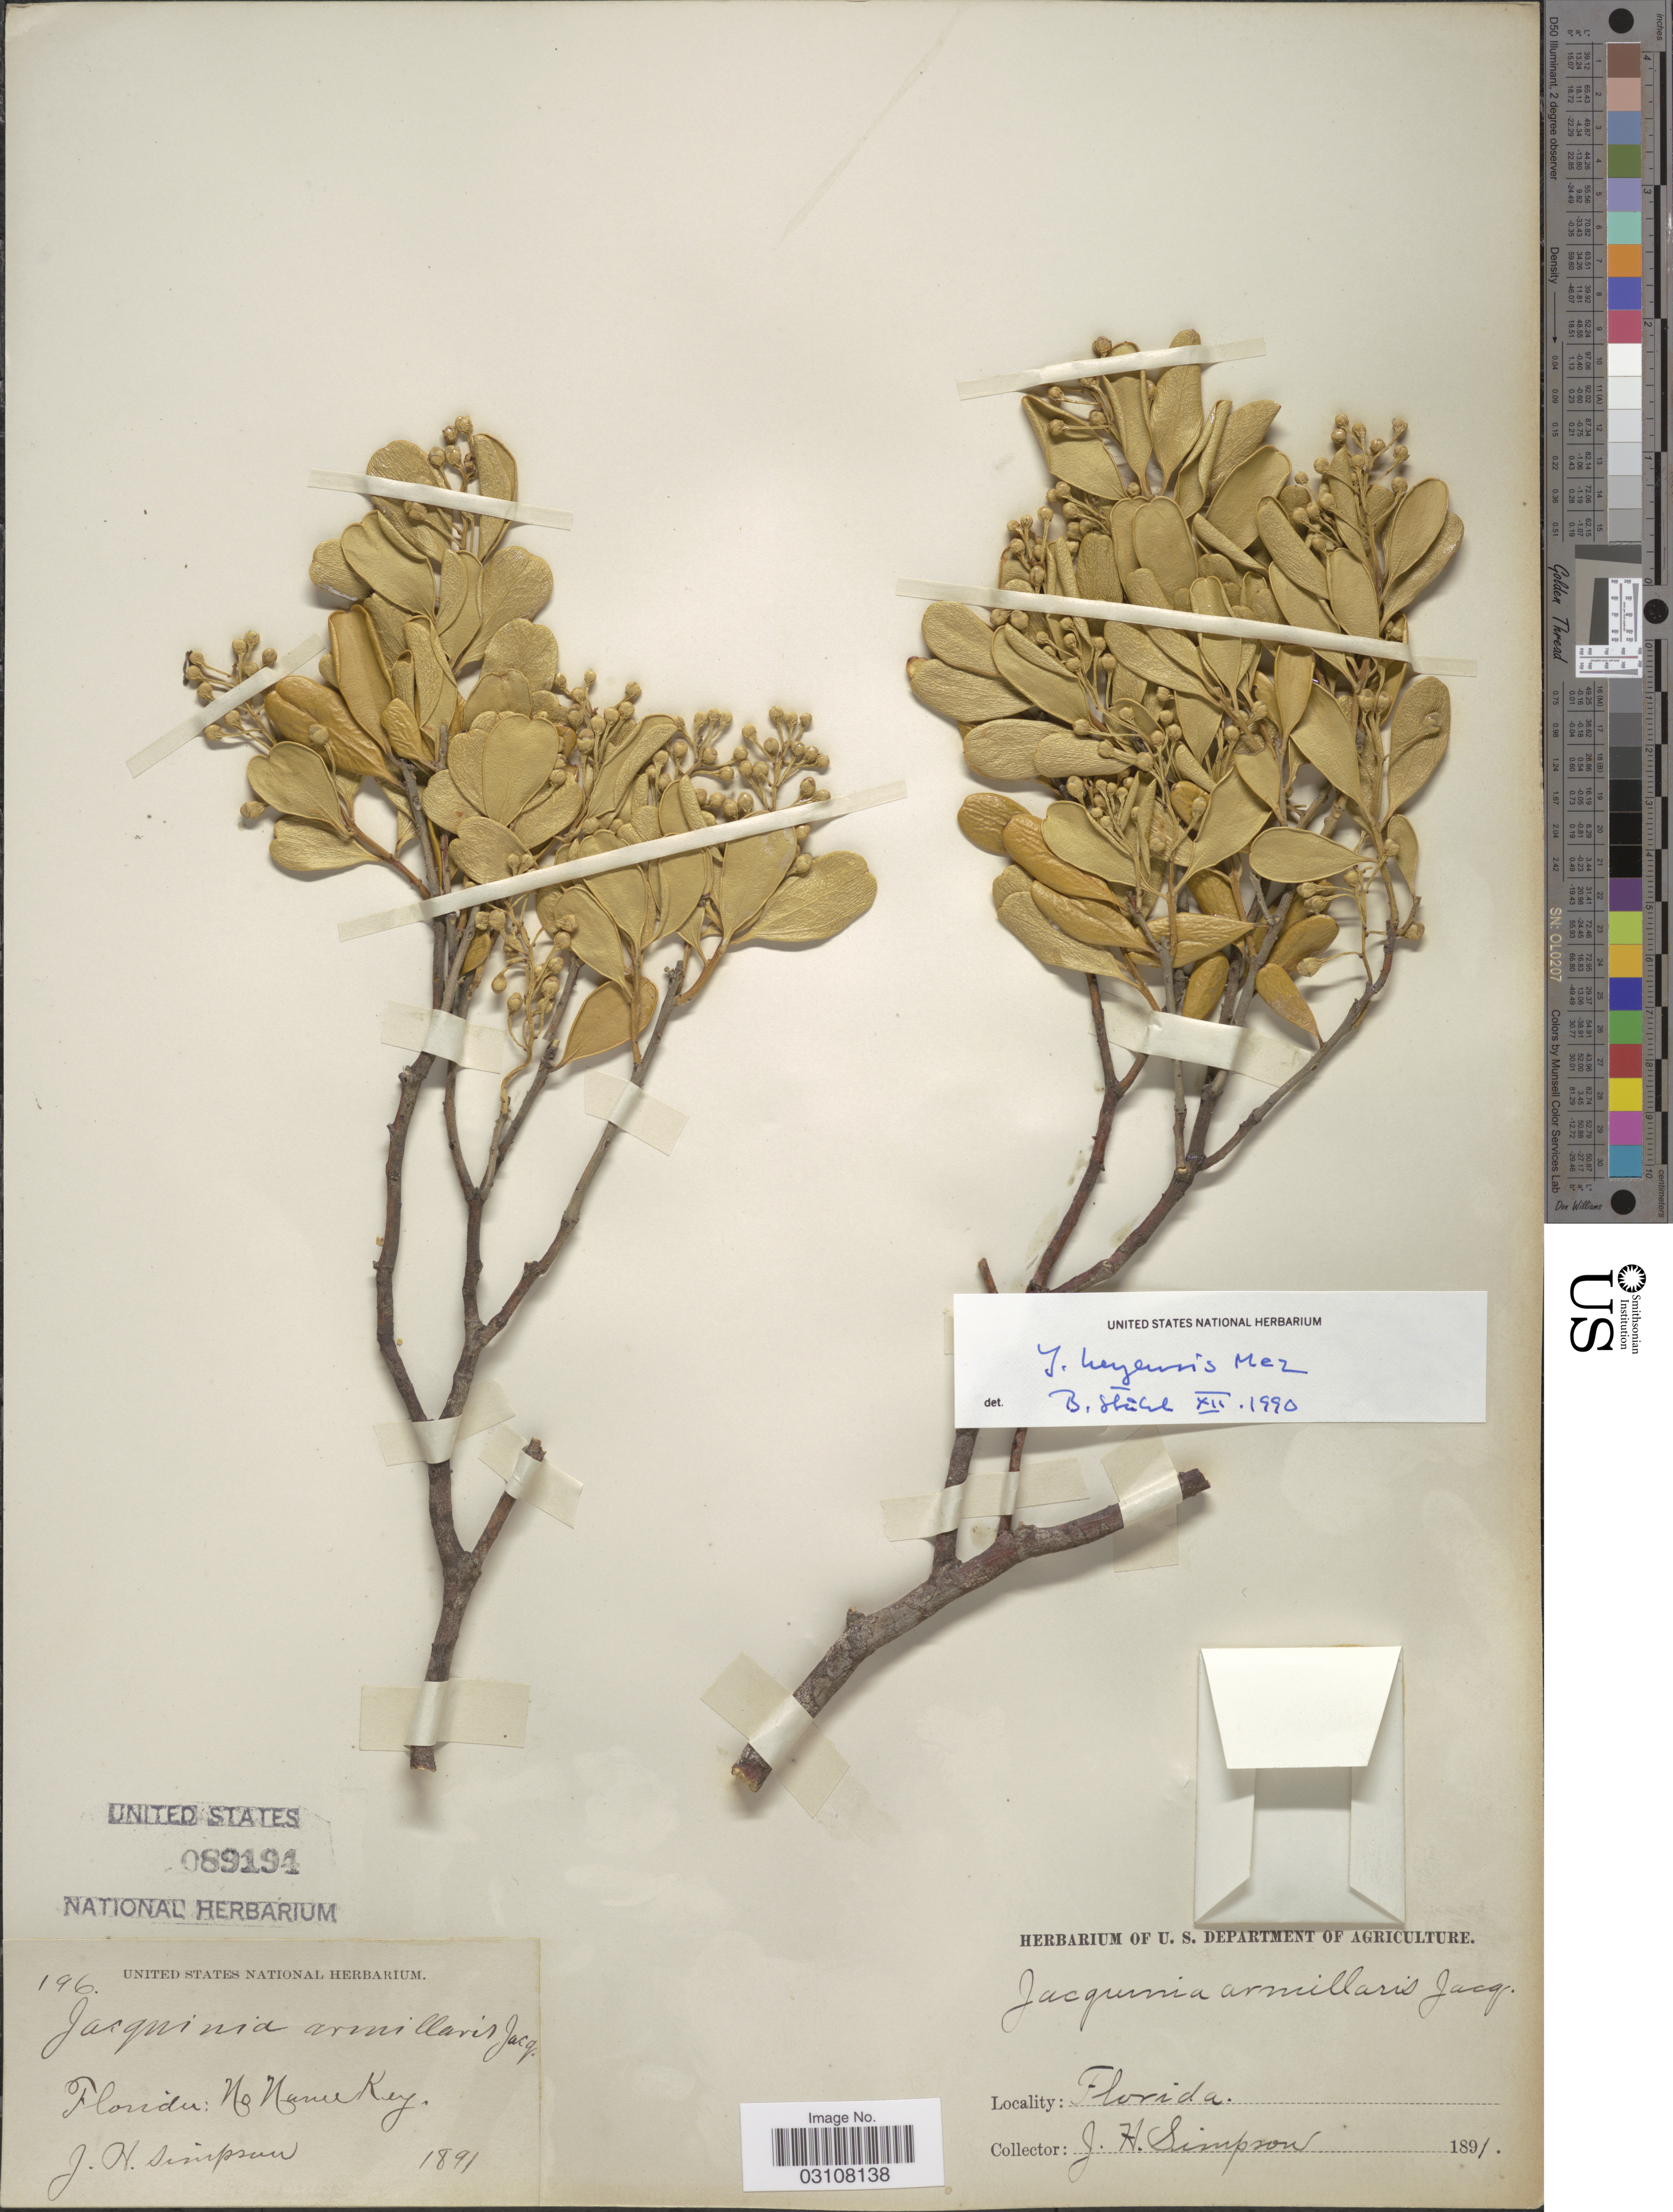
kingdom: Plantae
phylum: Tracheophyta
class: Magnoliopsida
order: Ericales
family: Primulaceae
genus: Jacquinia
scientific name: Jacquinia keyensis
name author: Mez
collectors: J. H. Simpson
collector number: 196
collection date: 1891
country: United States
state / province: Florida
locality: No Name Key.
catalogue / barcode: US 89194